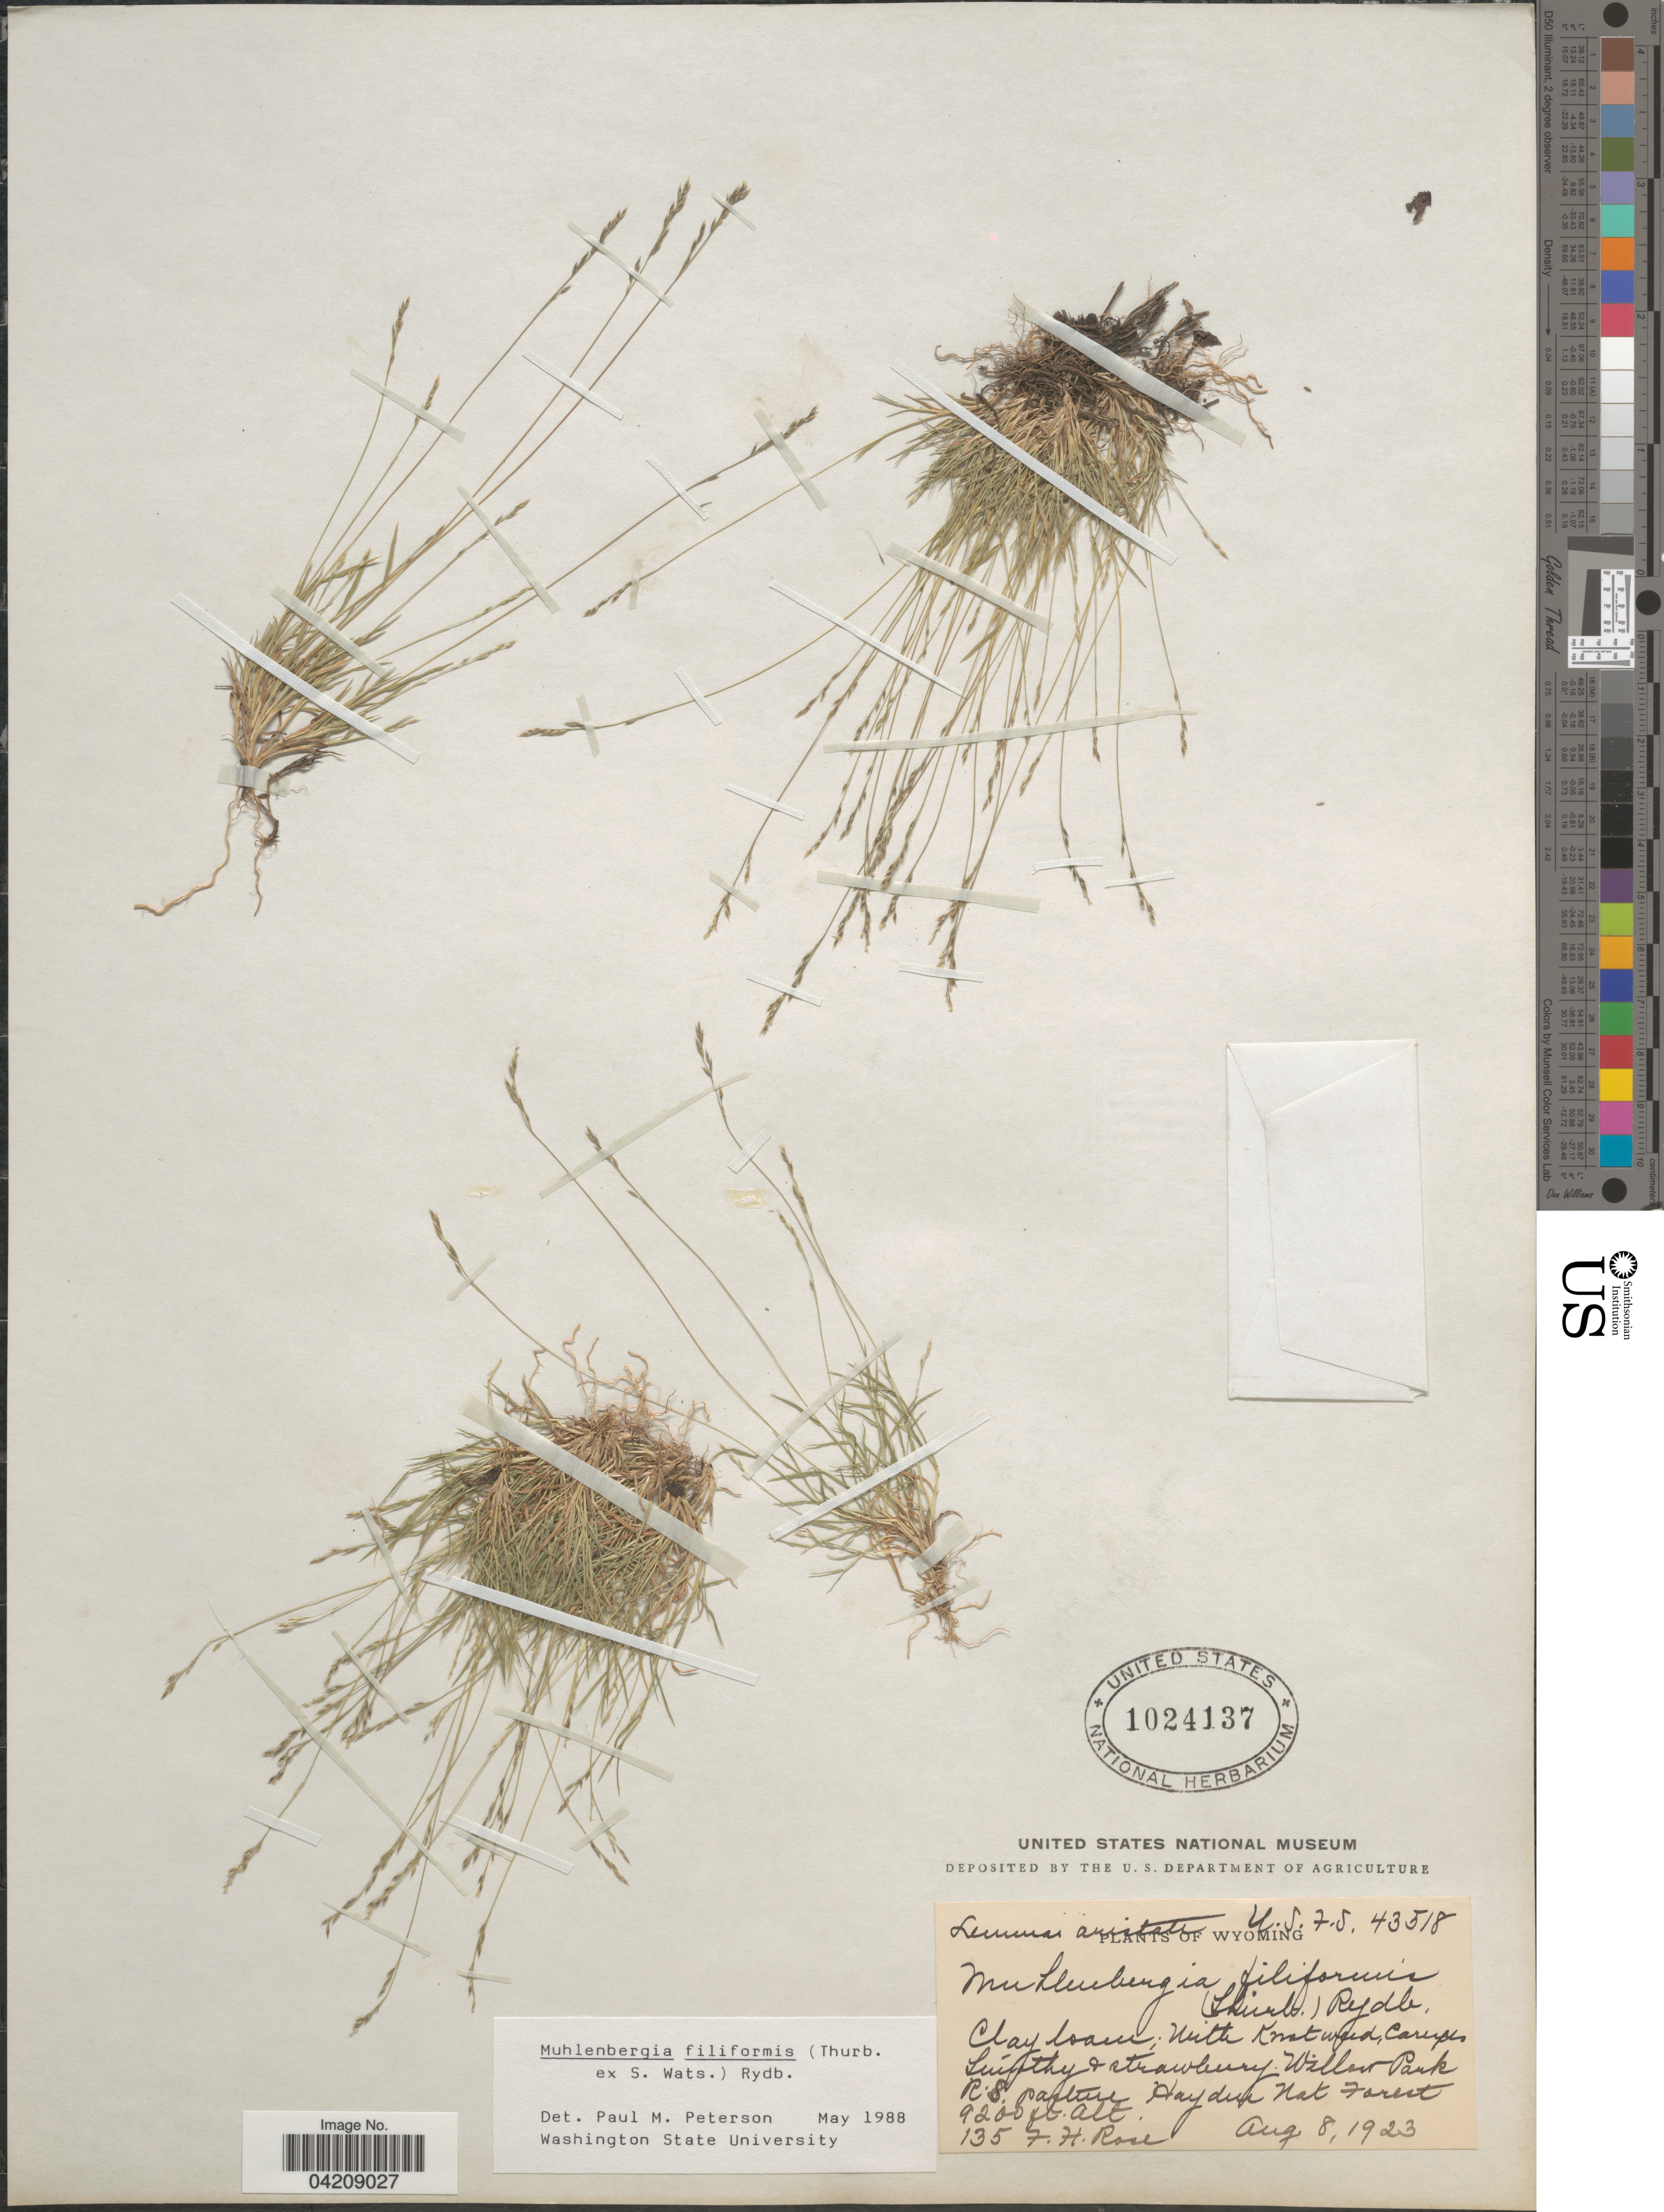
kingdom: Plantae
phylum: Tracheophyta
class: Liliopsida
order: Poales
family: Poaceae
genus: Muhlenbergia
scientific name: Muhlenbergia filiformis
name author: (Thurb. ex S. Watson) Rydb.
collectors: F. H. Rose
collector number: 135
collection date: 1923-08-08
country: United States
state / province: Wyoming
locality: U.S.7.S. 43518. Willow Park R. S. pasture Haydun Nat Forest.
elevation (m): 2804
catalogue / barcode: US 1024137